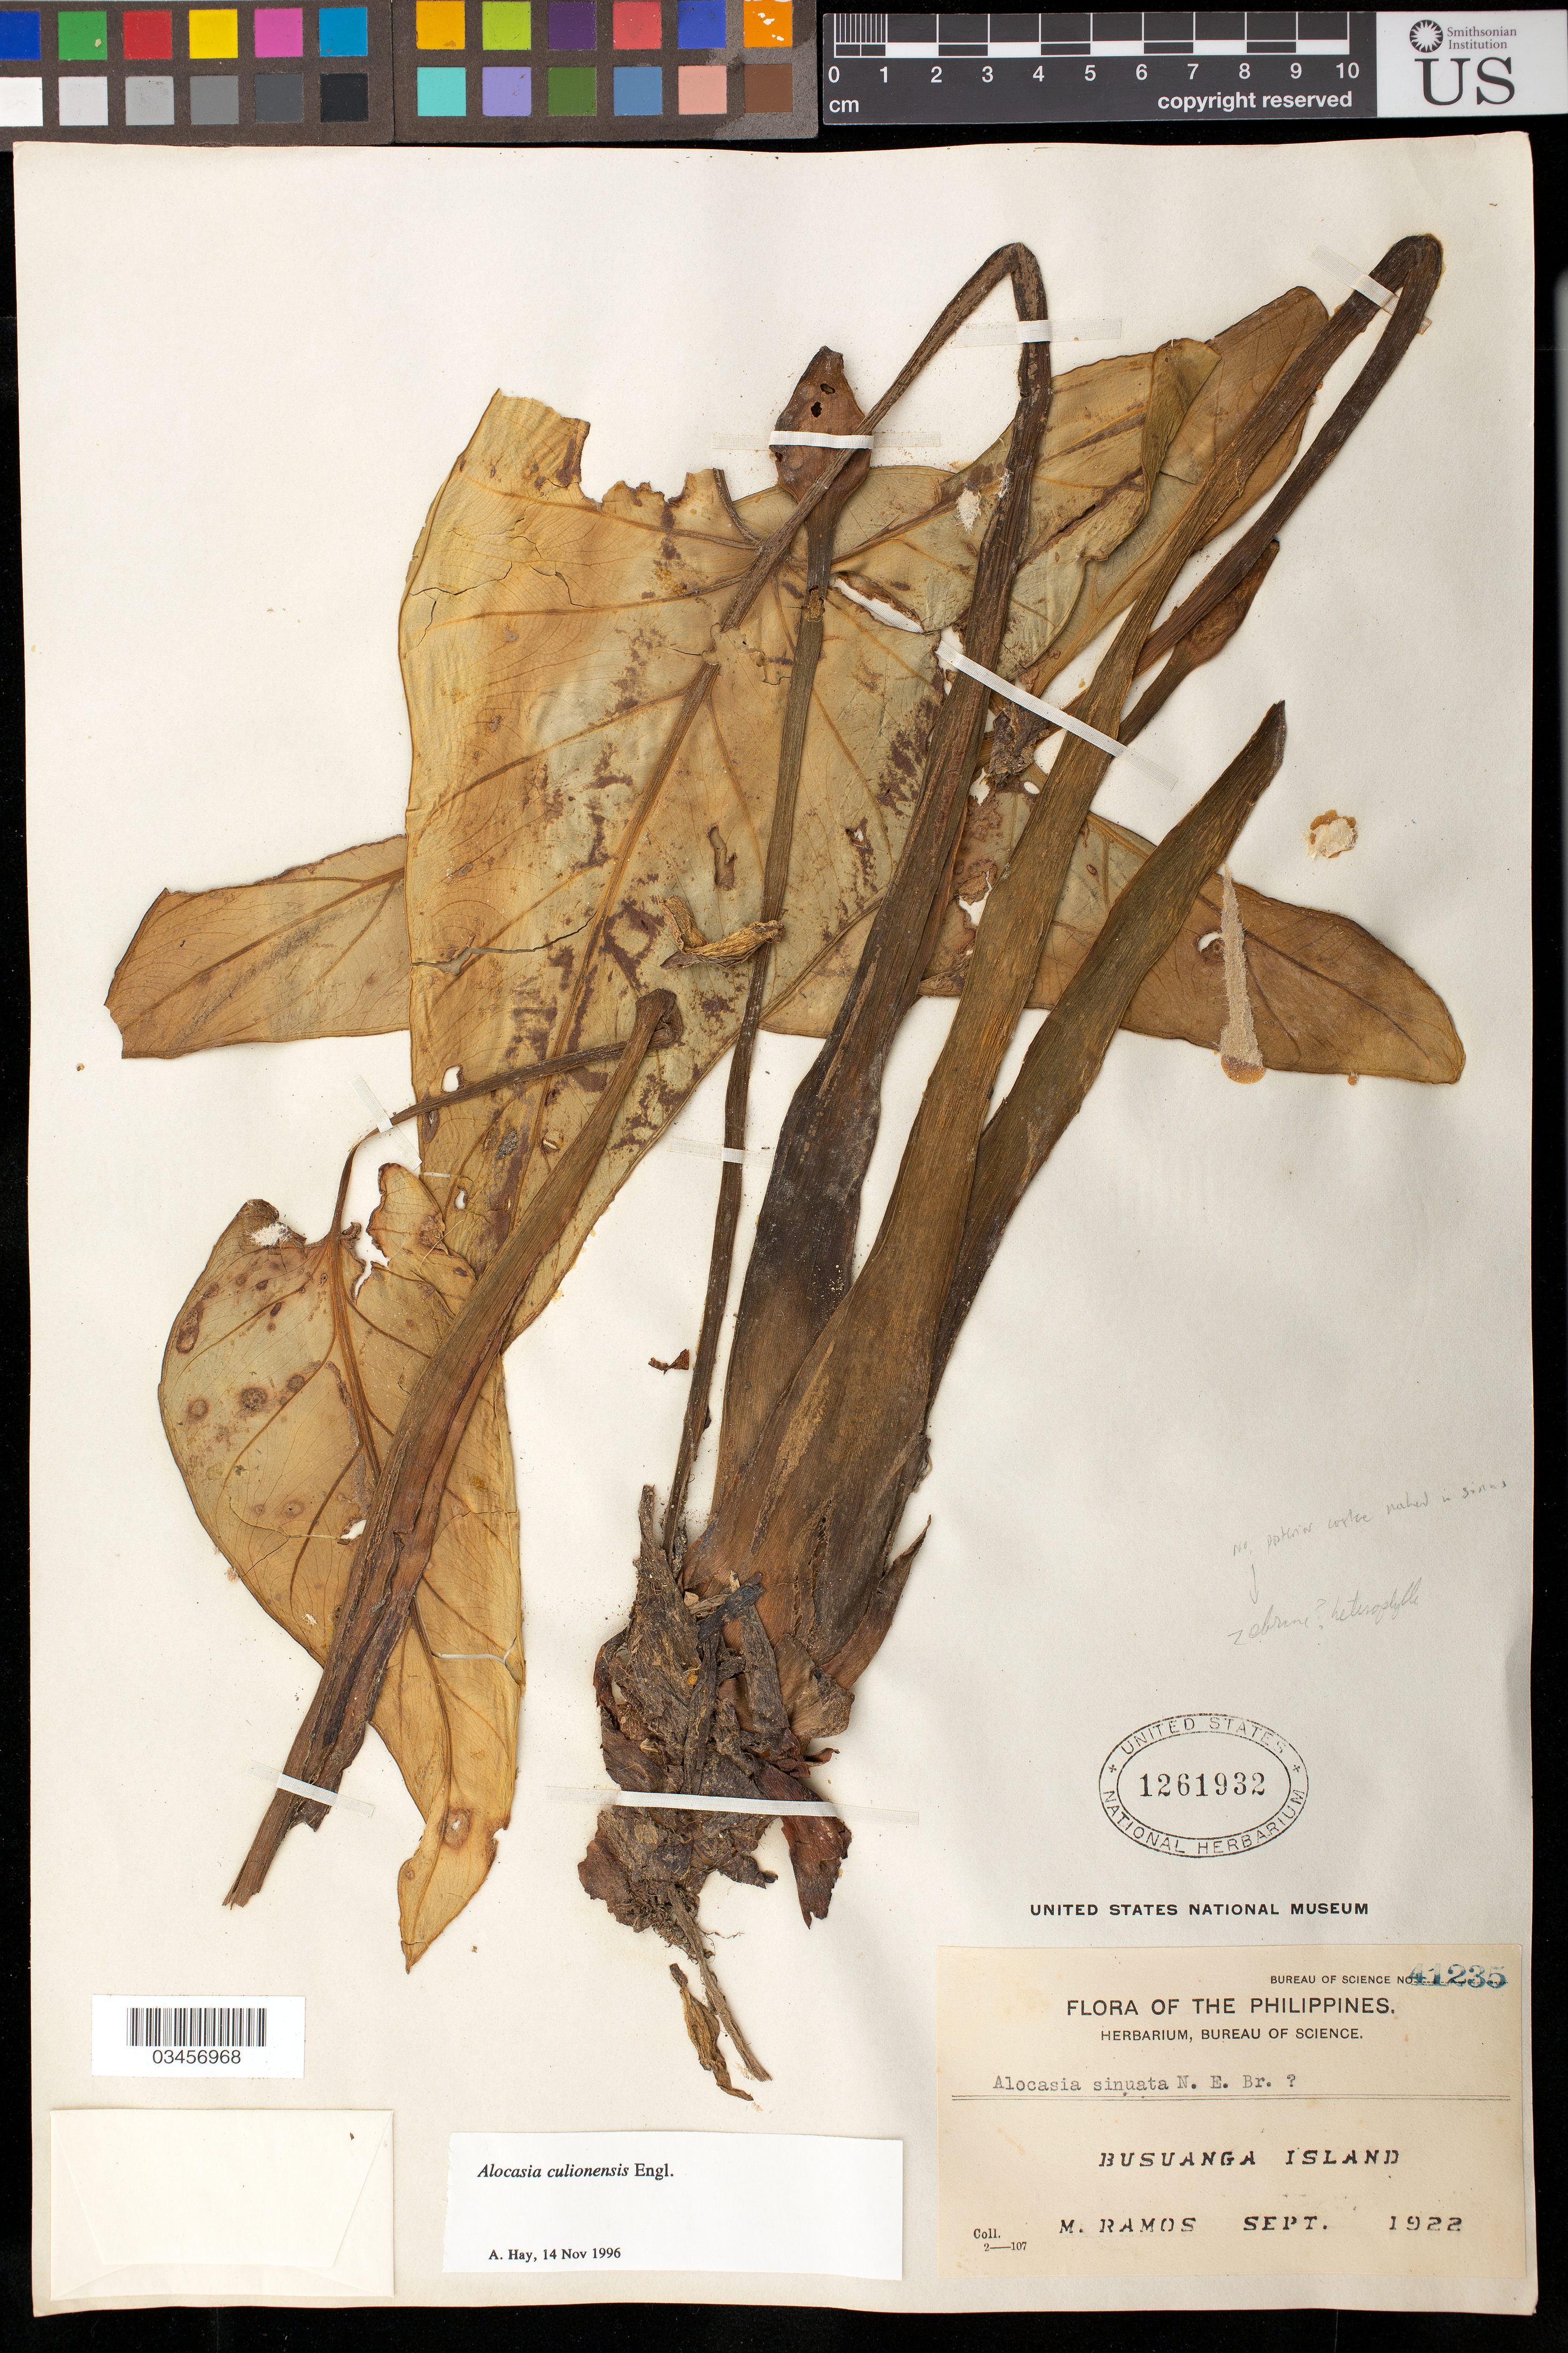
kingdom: Plantae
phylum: Tracheophyta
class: Liliopsida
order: Alismatales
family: Araceae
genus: Alocasia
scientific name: Alocasia culionensis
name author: Engl.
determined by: Hay, A.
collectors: M. Ramos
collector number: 41235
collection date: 1922-09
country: Philippines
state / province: Mimaropa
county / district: Palawan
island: Busuanga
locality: Busuanga Island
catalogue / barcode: US 1261932